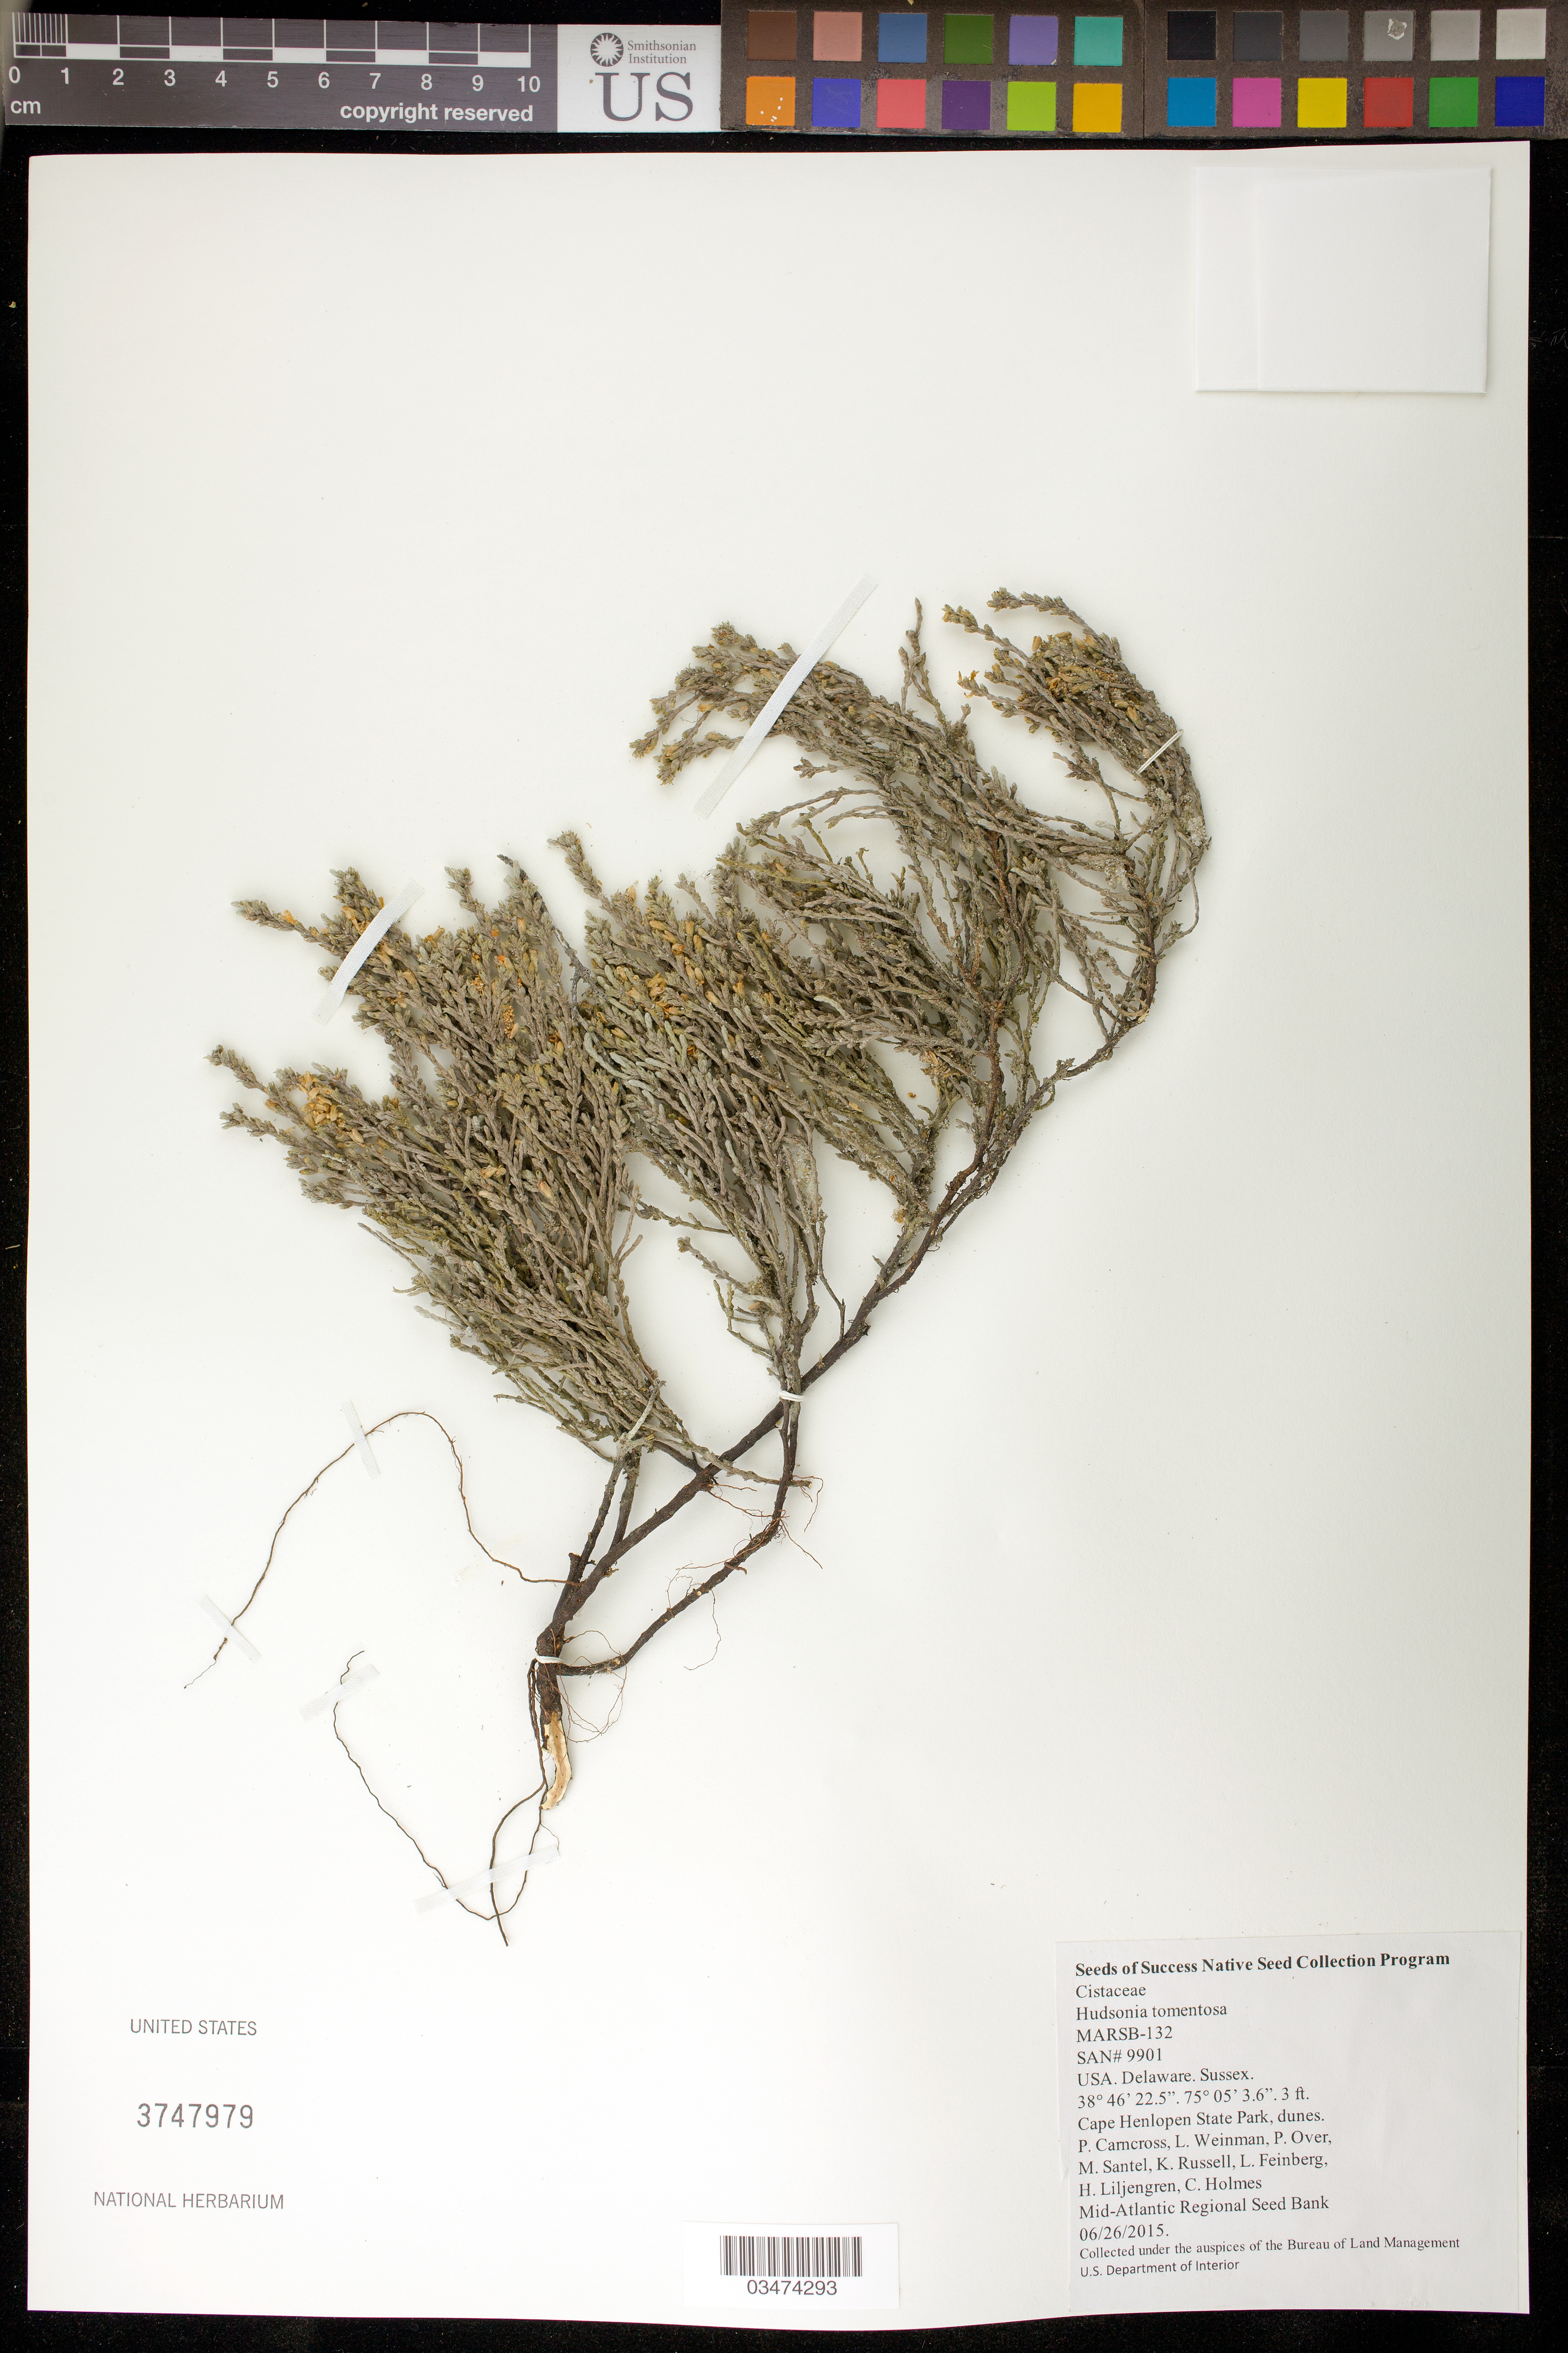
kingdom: Plantae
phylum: Tracheophyta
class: Magnoliopsida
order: Malvales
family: Cistaceae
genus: Hudsonia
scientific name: Hudsonia tomentosa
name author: Nutt.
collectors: P. Carncross, L. Weinman, P. Over, M. Santel, K. Russell, L. Feinberg, H. Liljengren & C. Holmes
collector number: MARSB-132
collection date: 2015-09-26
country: United States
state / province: Delaware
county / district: Sussex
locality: Cape Henlopen State Park, Dunes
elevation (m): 1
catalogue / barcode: US 3747979